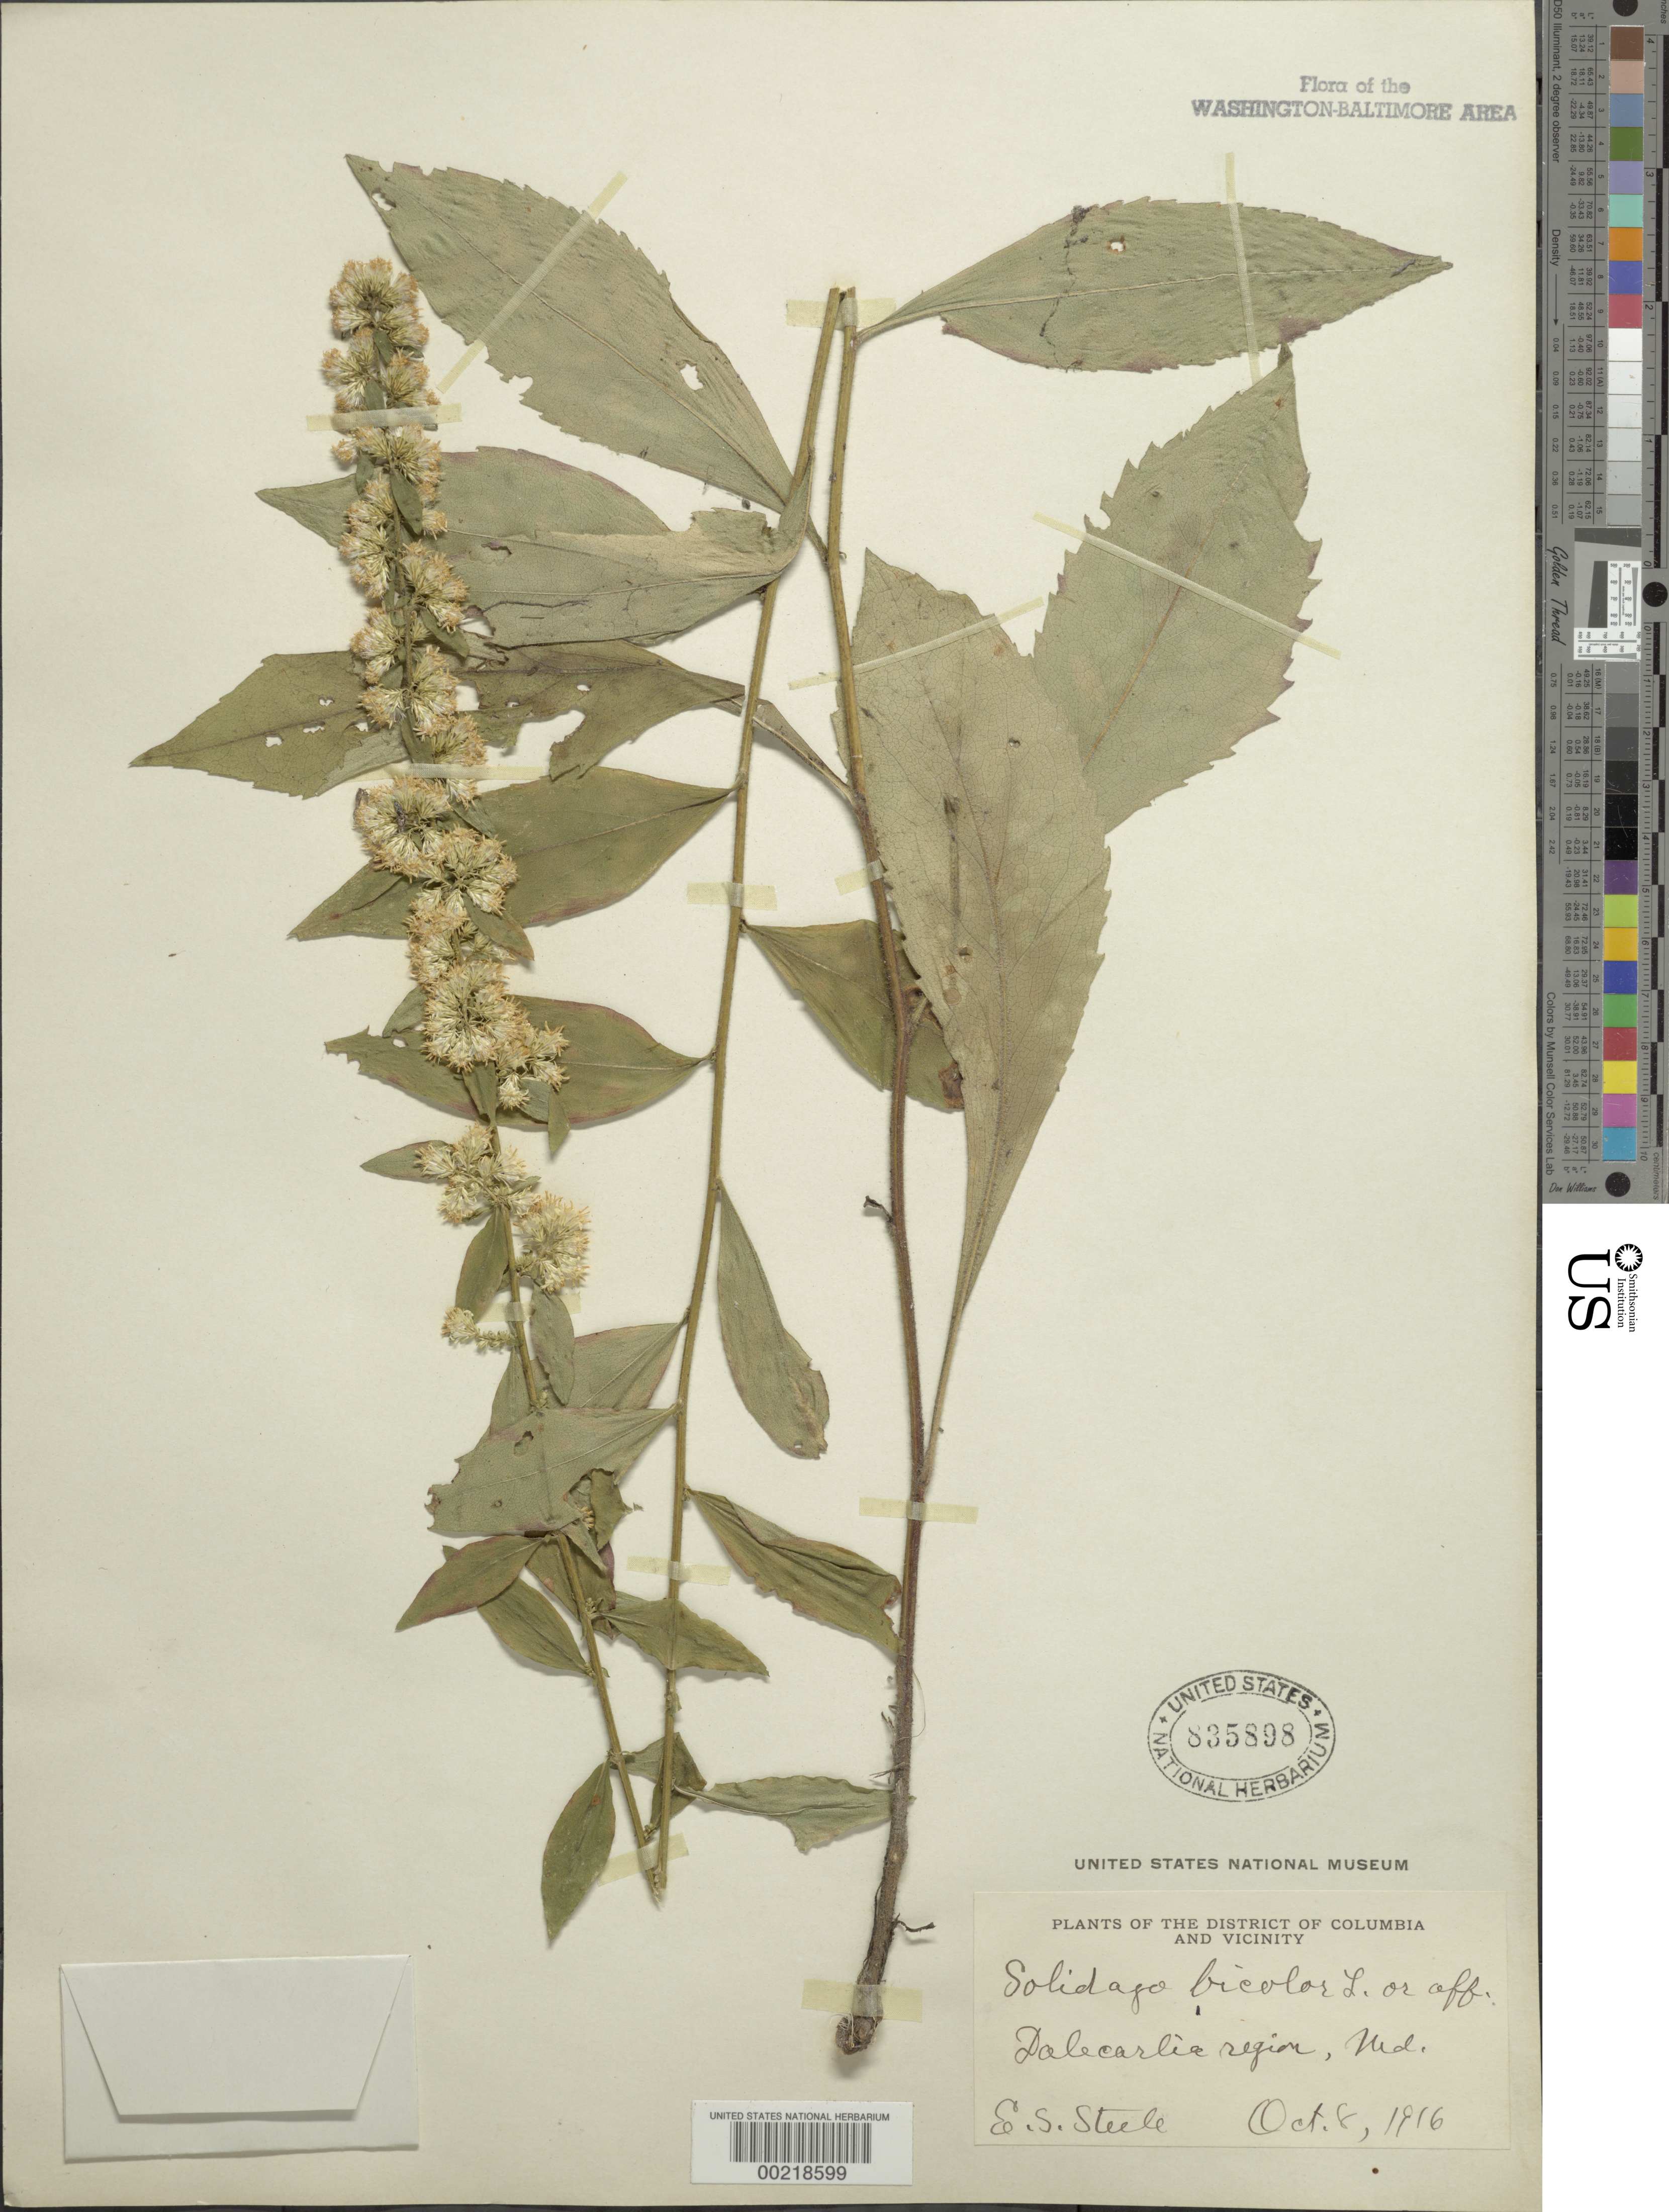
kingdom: Plantae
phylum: Tracheophyta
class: Magnoliopsida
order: Asterales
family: Asteraceae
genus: Solidago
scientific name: Solidago bicolor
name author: L.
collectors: E. Steele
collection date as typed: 08 Oct 1916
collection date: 1916-10-08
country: United States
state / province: District of Columbia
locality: Dalecarlia Region (Little Falls)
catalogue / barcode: US 835898